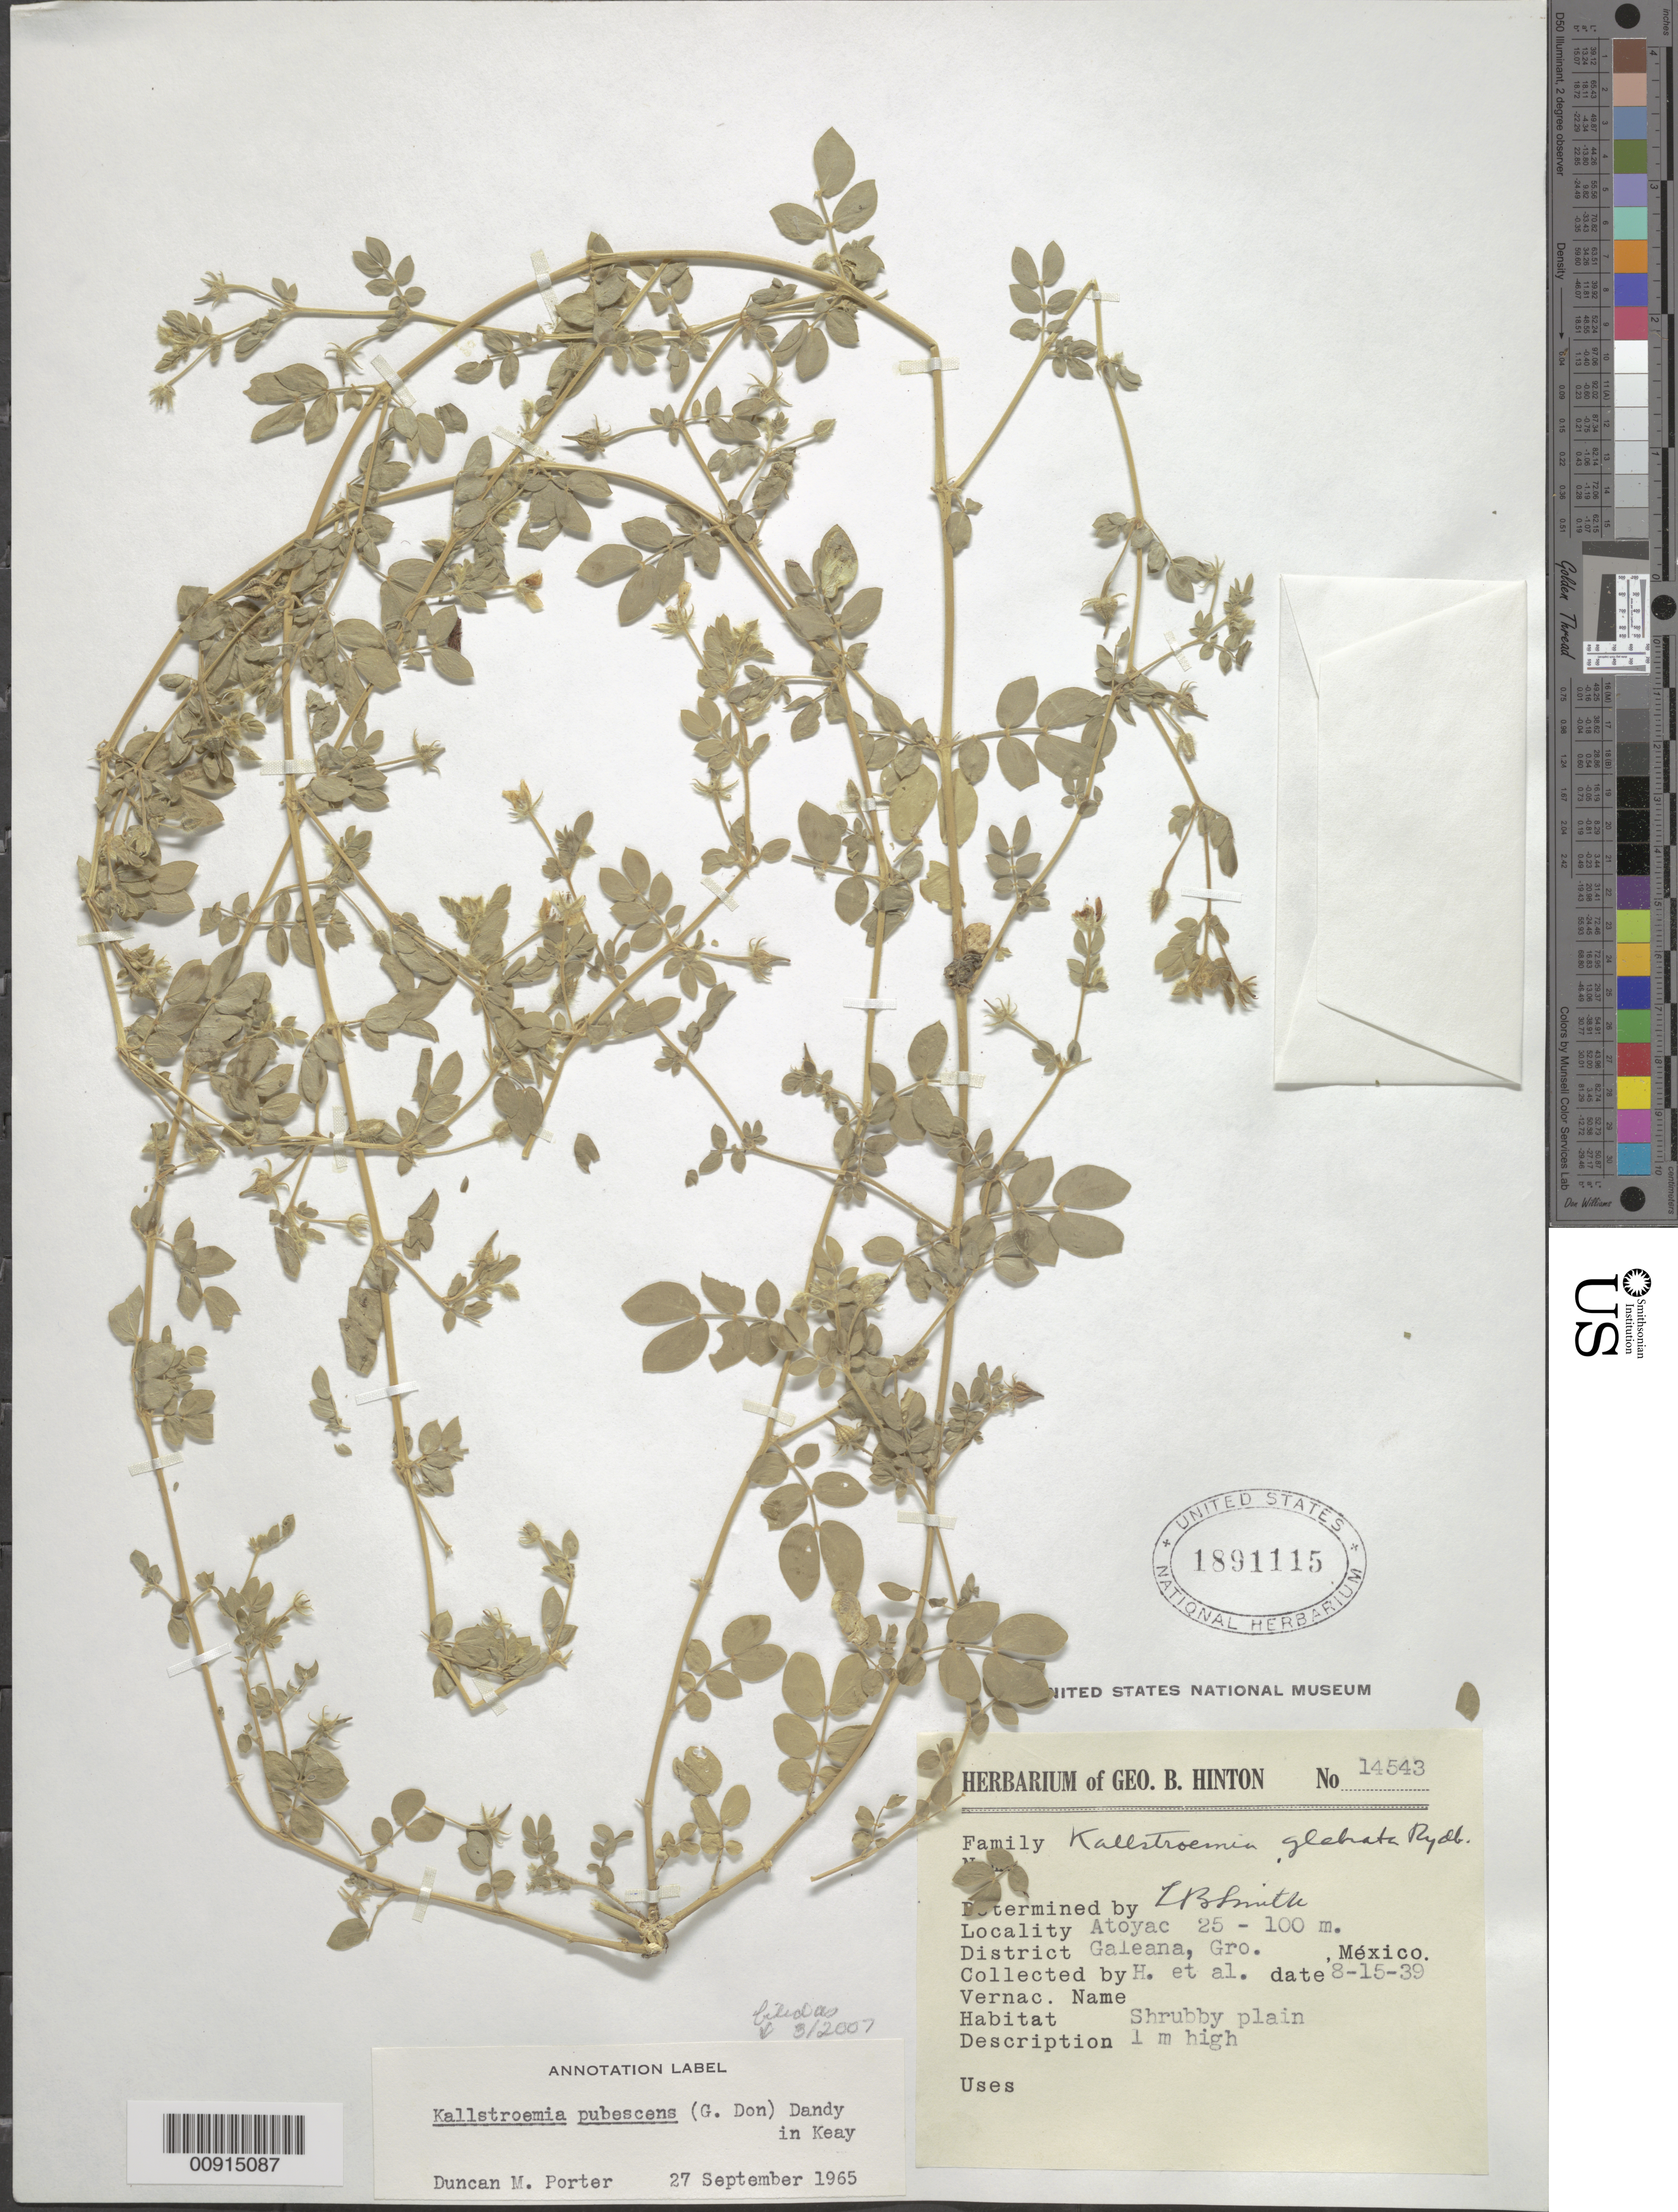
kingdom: Plantae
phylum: Tracheophyta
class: Magnoliopsida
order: Zygophyllales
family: Zygophyllaceae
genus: Kallstroemia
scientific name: Kallstroemia pubescens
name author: (G. Don) Dandy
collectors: G. B. Hinton & et al.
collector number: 14543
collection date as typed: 15 Aug 1939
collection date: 1939-08-15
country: Mexico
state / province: Guerrero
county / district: Galeana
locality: Atoyac, District Galeana, Guerrero.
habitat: Shrubby plain.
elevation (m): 100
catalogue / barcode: US 1891115